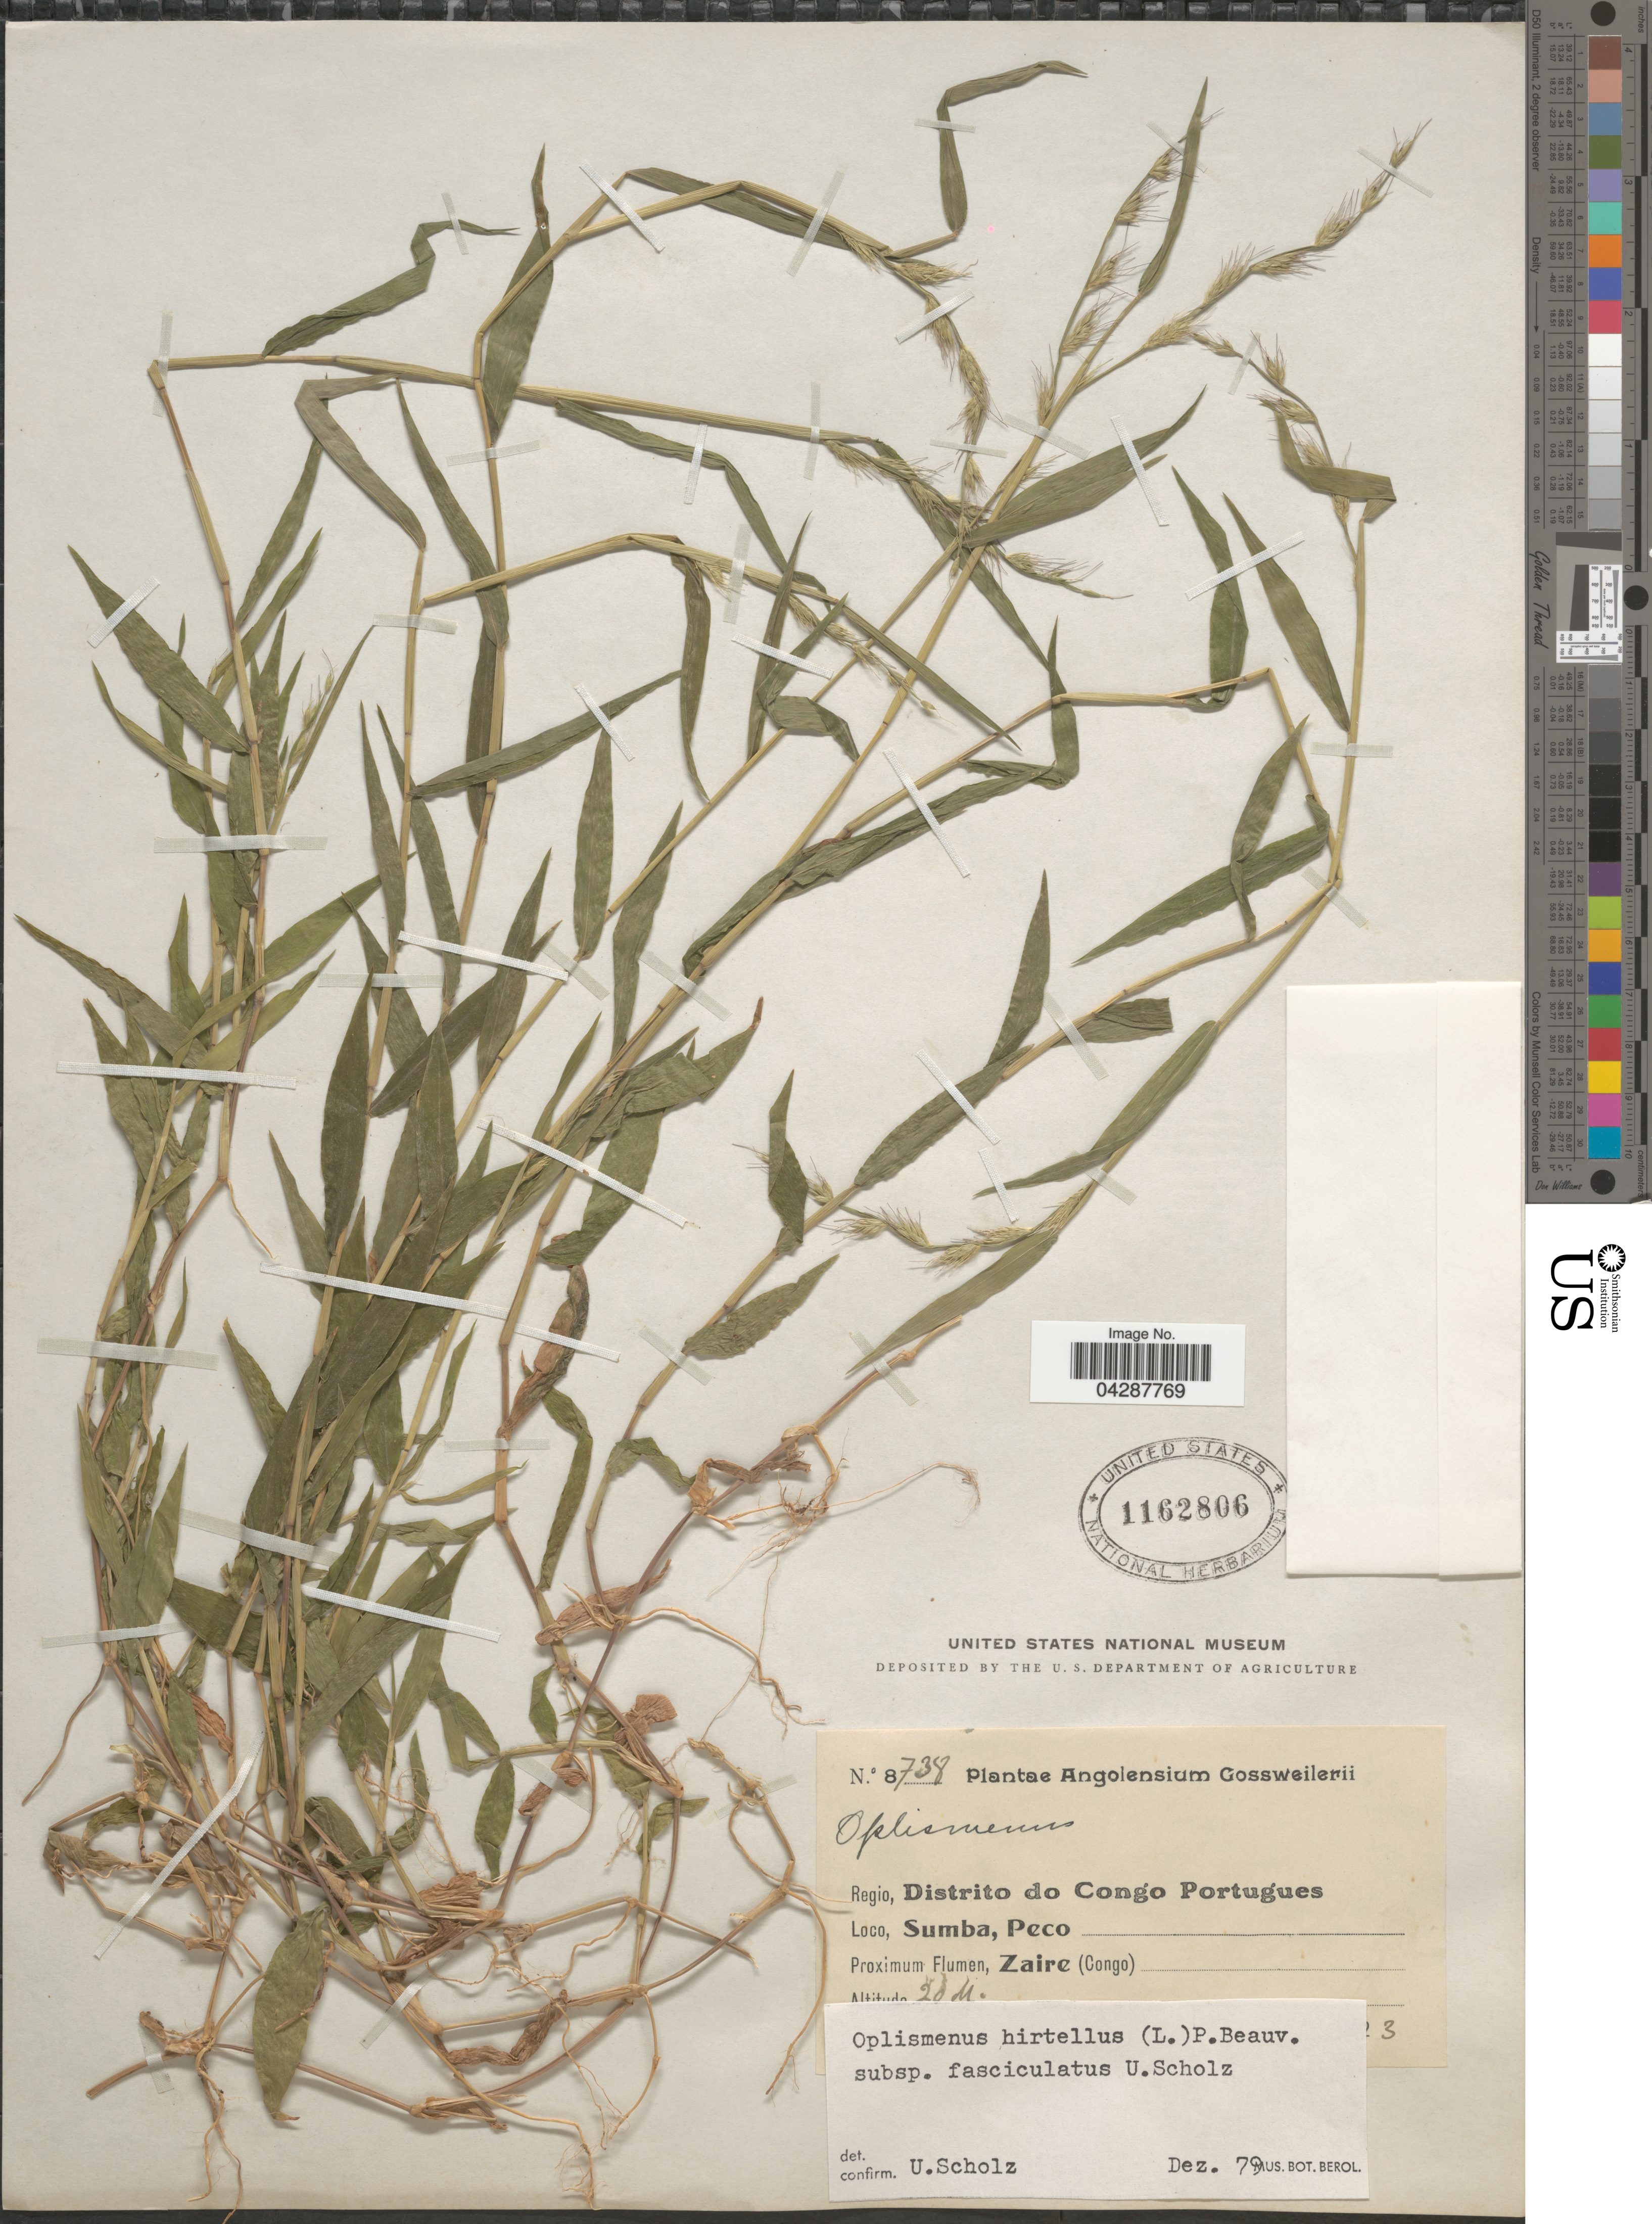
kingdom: Plantae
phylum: Tracheophyta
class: Liliopsida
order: Poales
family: Poaceae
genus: Oplismenus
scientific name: Oplismenus hirtellus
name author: (L.) P. Beauv.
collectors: -. Gossweiler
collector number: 8738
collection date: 1923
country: Angola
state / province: Zaire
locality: Regio, Distrito do Congo Portugues. Sumba, Peco. Proximum Flumen, Zaire (Congo).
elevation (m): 20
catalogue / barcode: US 1162806